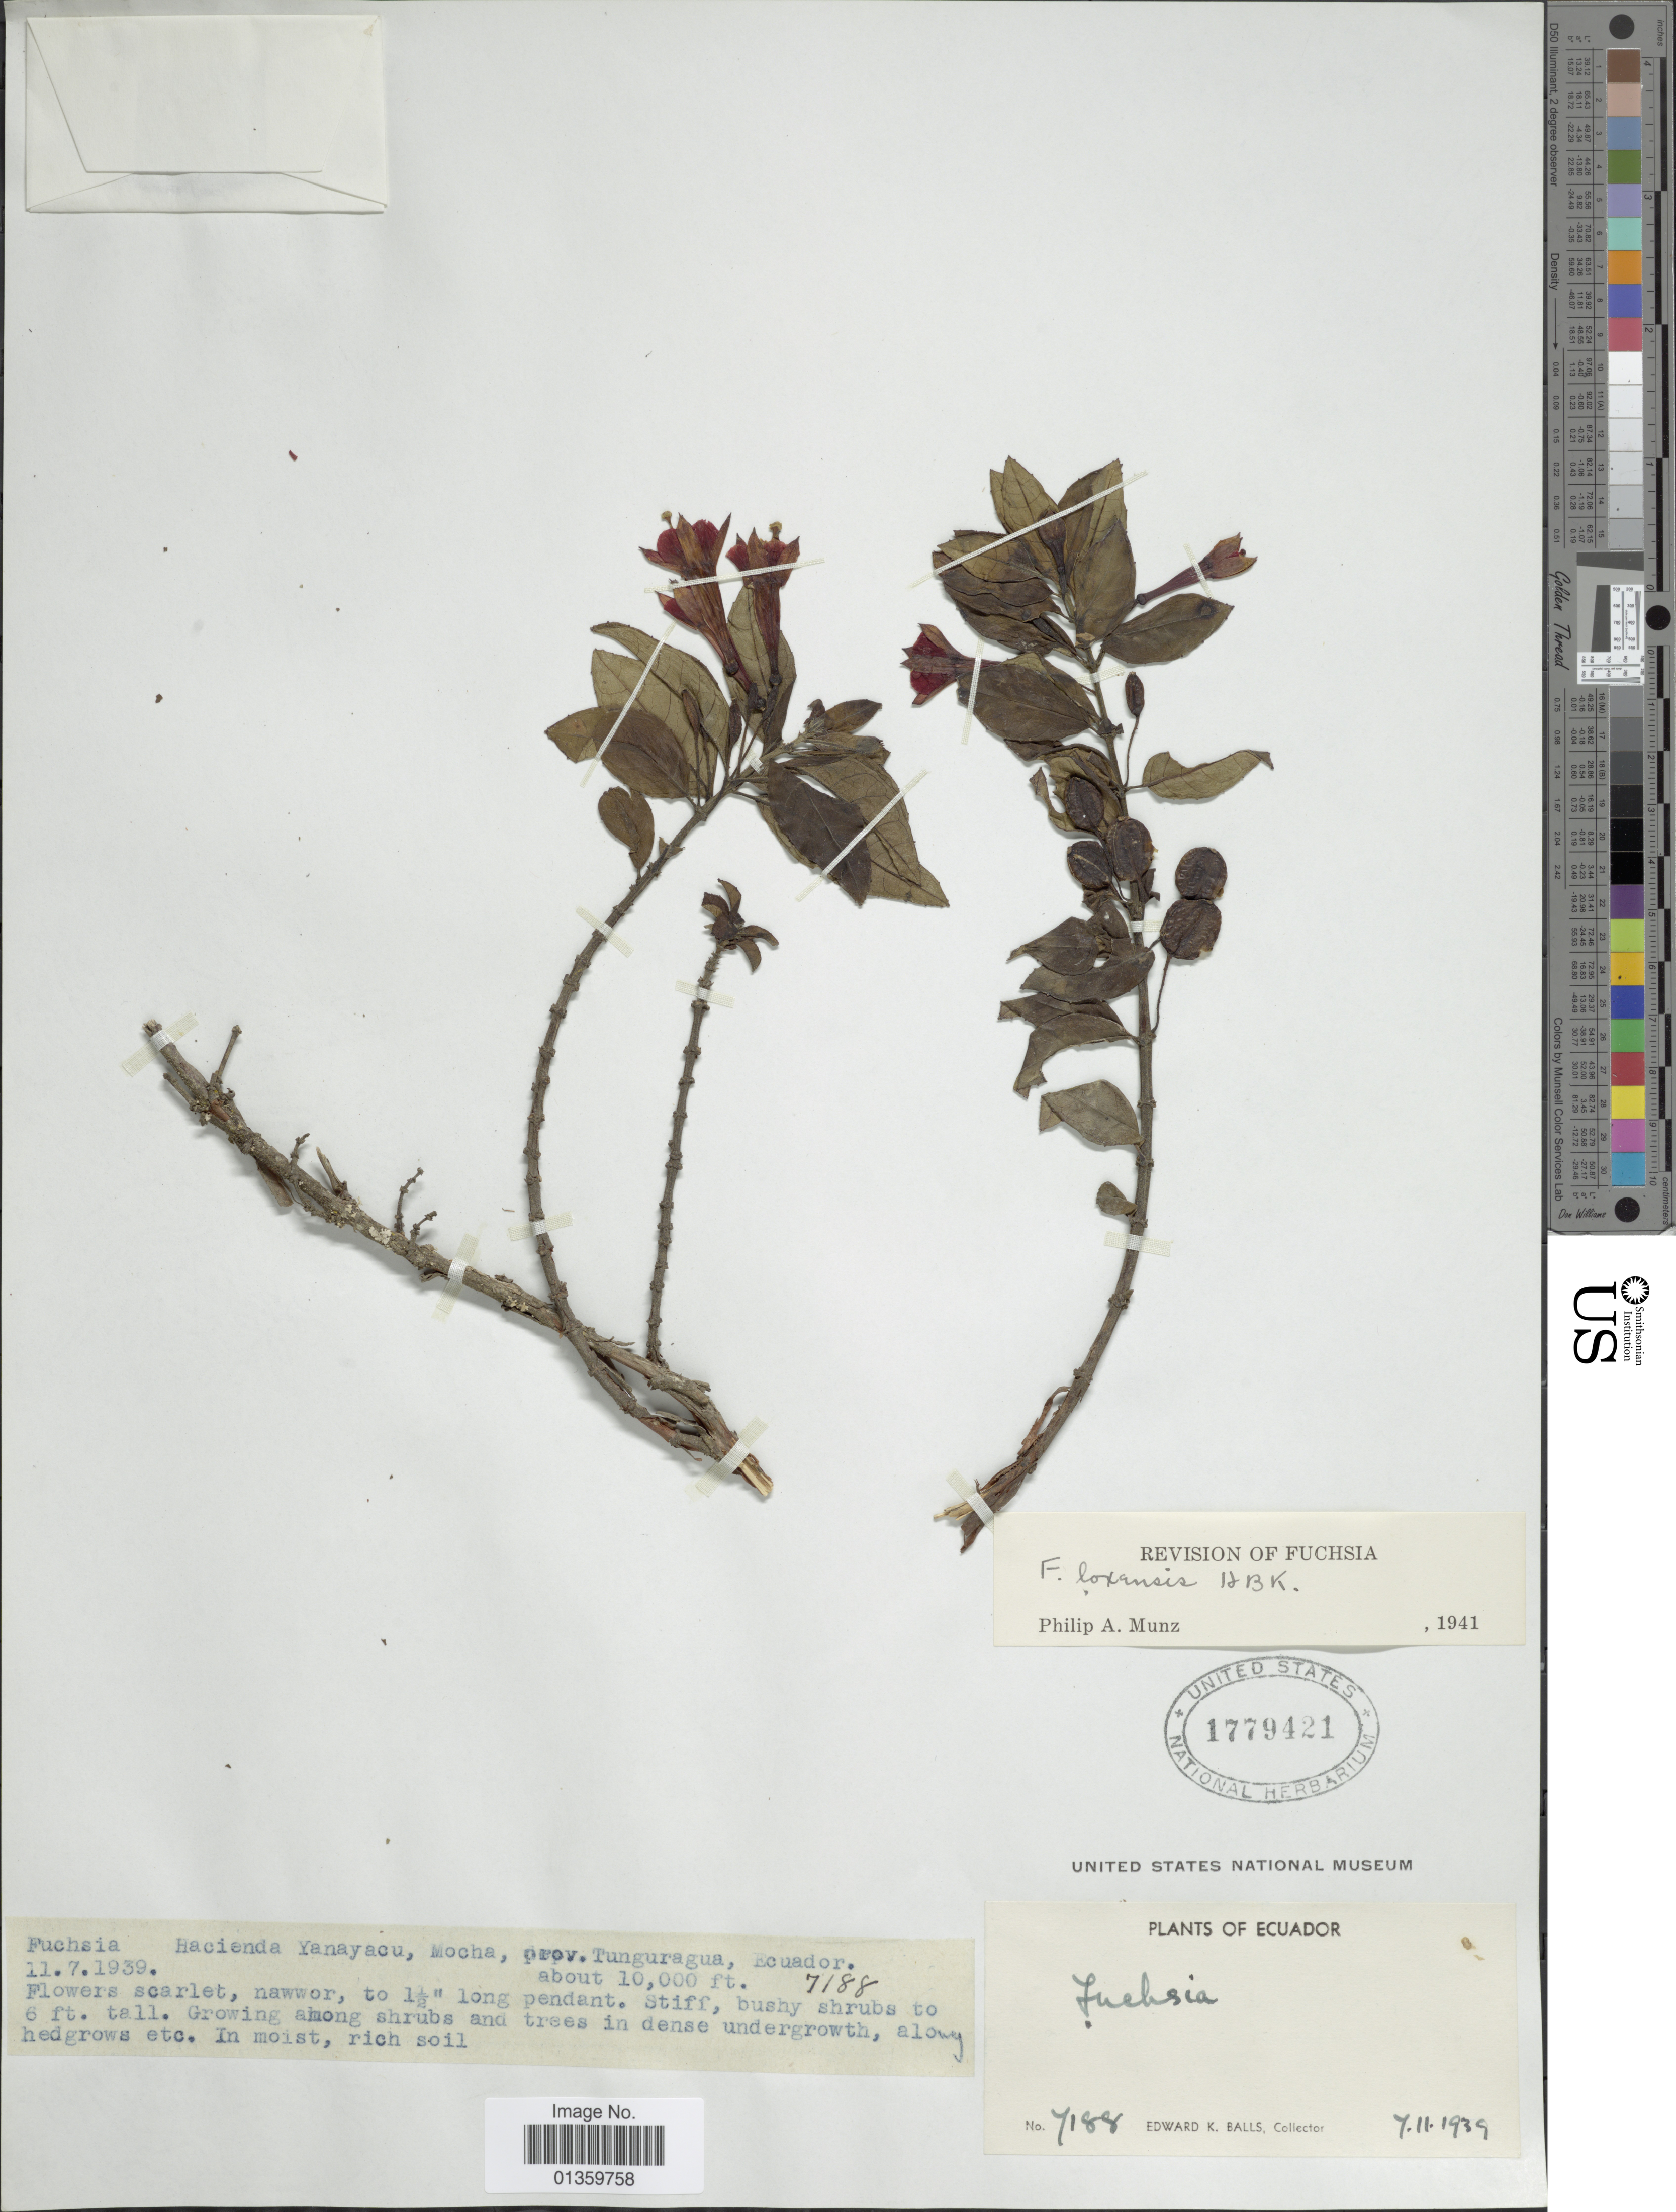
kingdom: Plantae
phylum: Tracheophyta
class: Magnoliopsida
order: Myrtales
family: Onagraceae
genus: Fuchsia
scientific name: Fuchsia loxensis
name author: Kunth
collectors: E. K. Balls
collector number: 7188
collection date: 1939-11-07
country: Ecuador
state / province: Tungurahua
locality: Hacienda Yanayacu, Mocha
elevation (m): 3048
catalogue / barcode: US 1779421